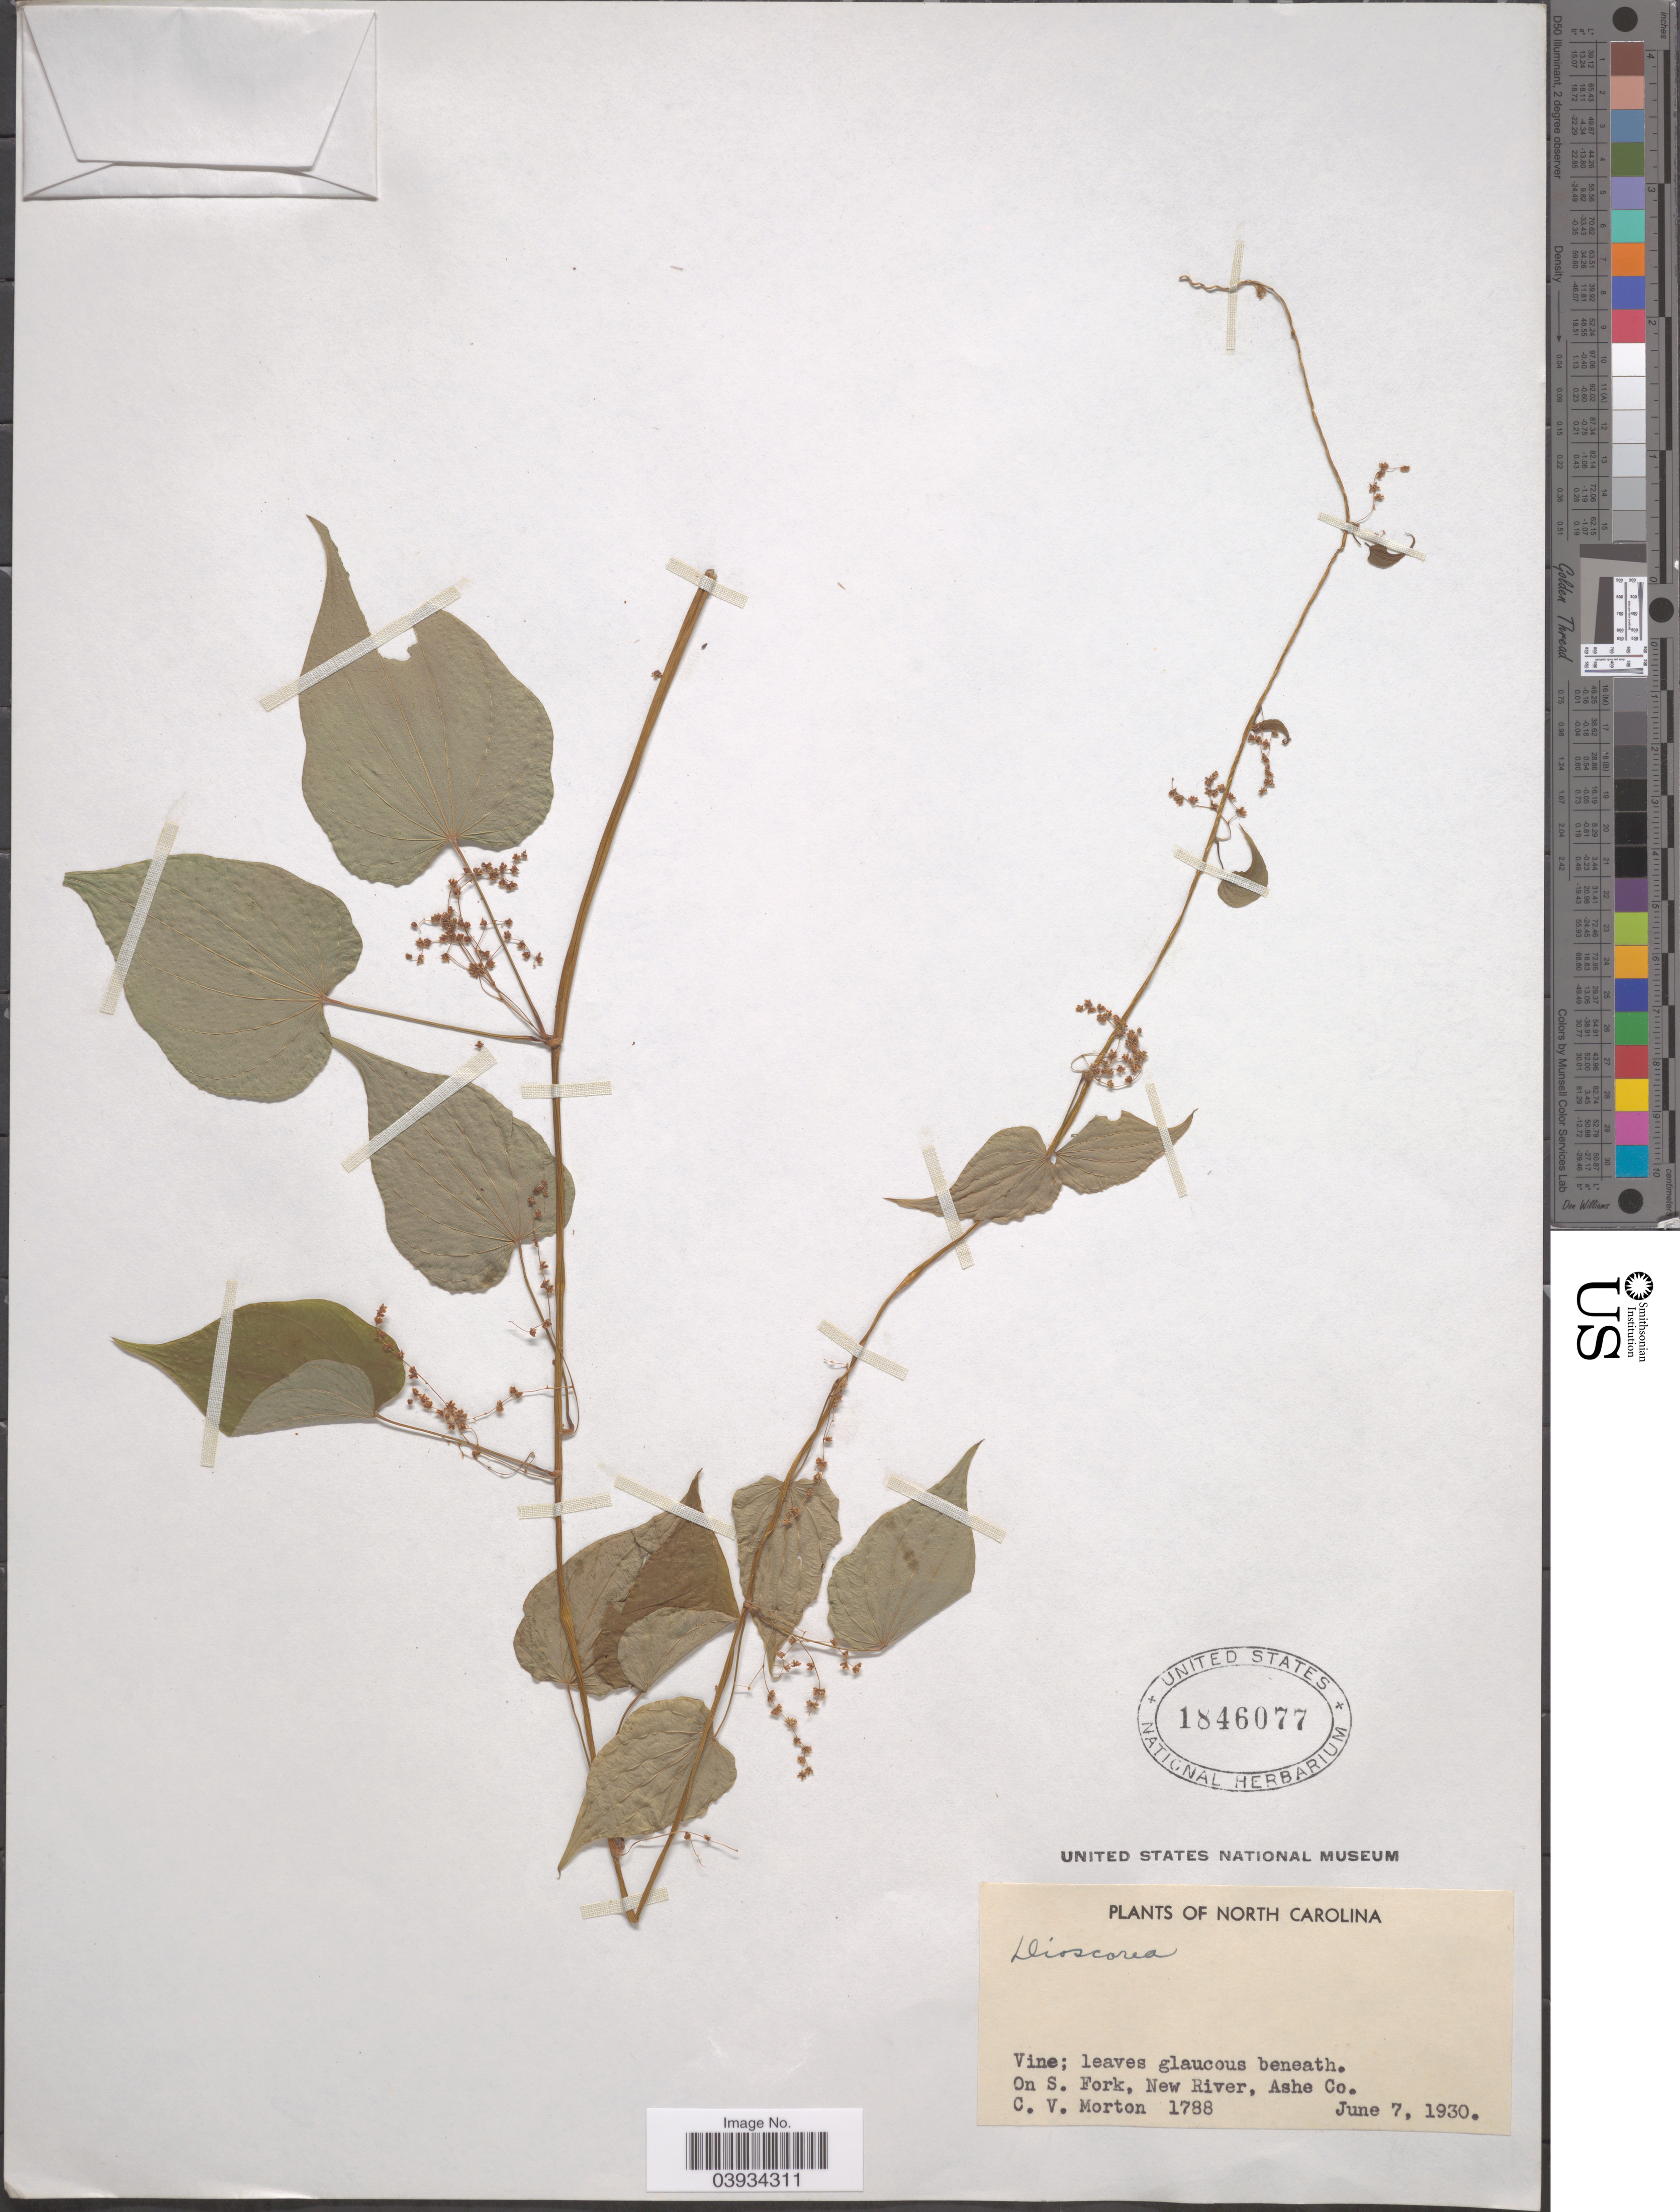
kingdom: Plantae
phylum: Tracheophyta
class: Liliopsida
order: Dioscoreales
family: Dioscoreaceae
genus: Dioscorea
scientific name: Dioscorea sp.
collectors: C. V. Morton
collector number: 1788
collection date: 1930-06-07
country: United States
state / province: North Carolina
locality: On S. Fork, New River, Ashe Co.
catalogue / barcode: US 1846077